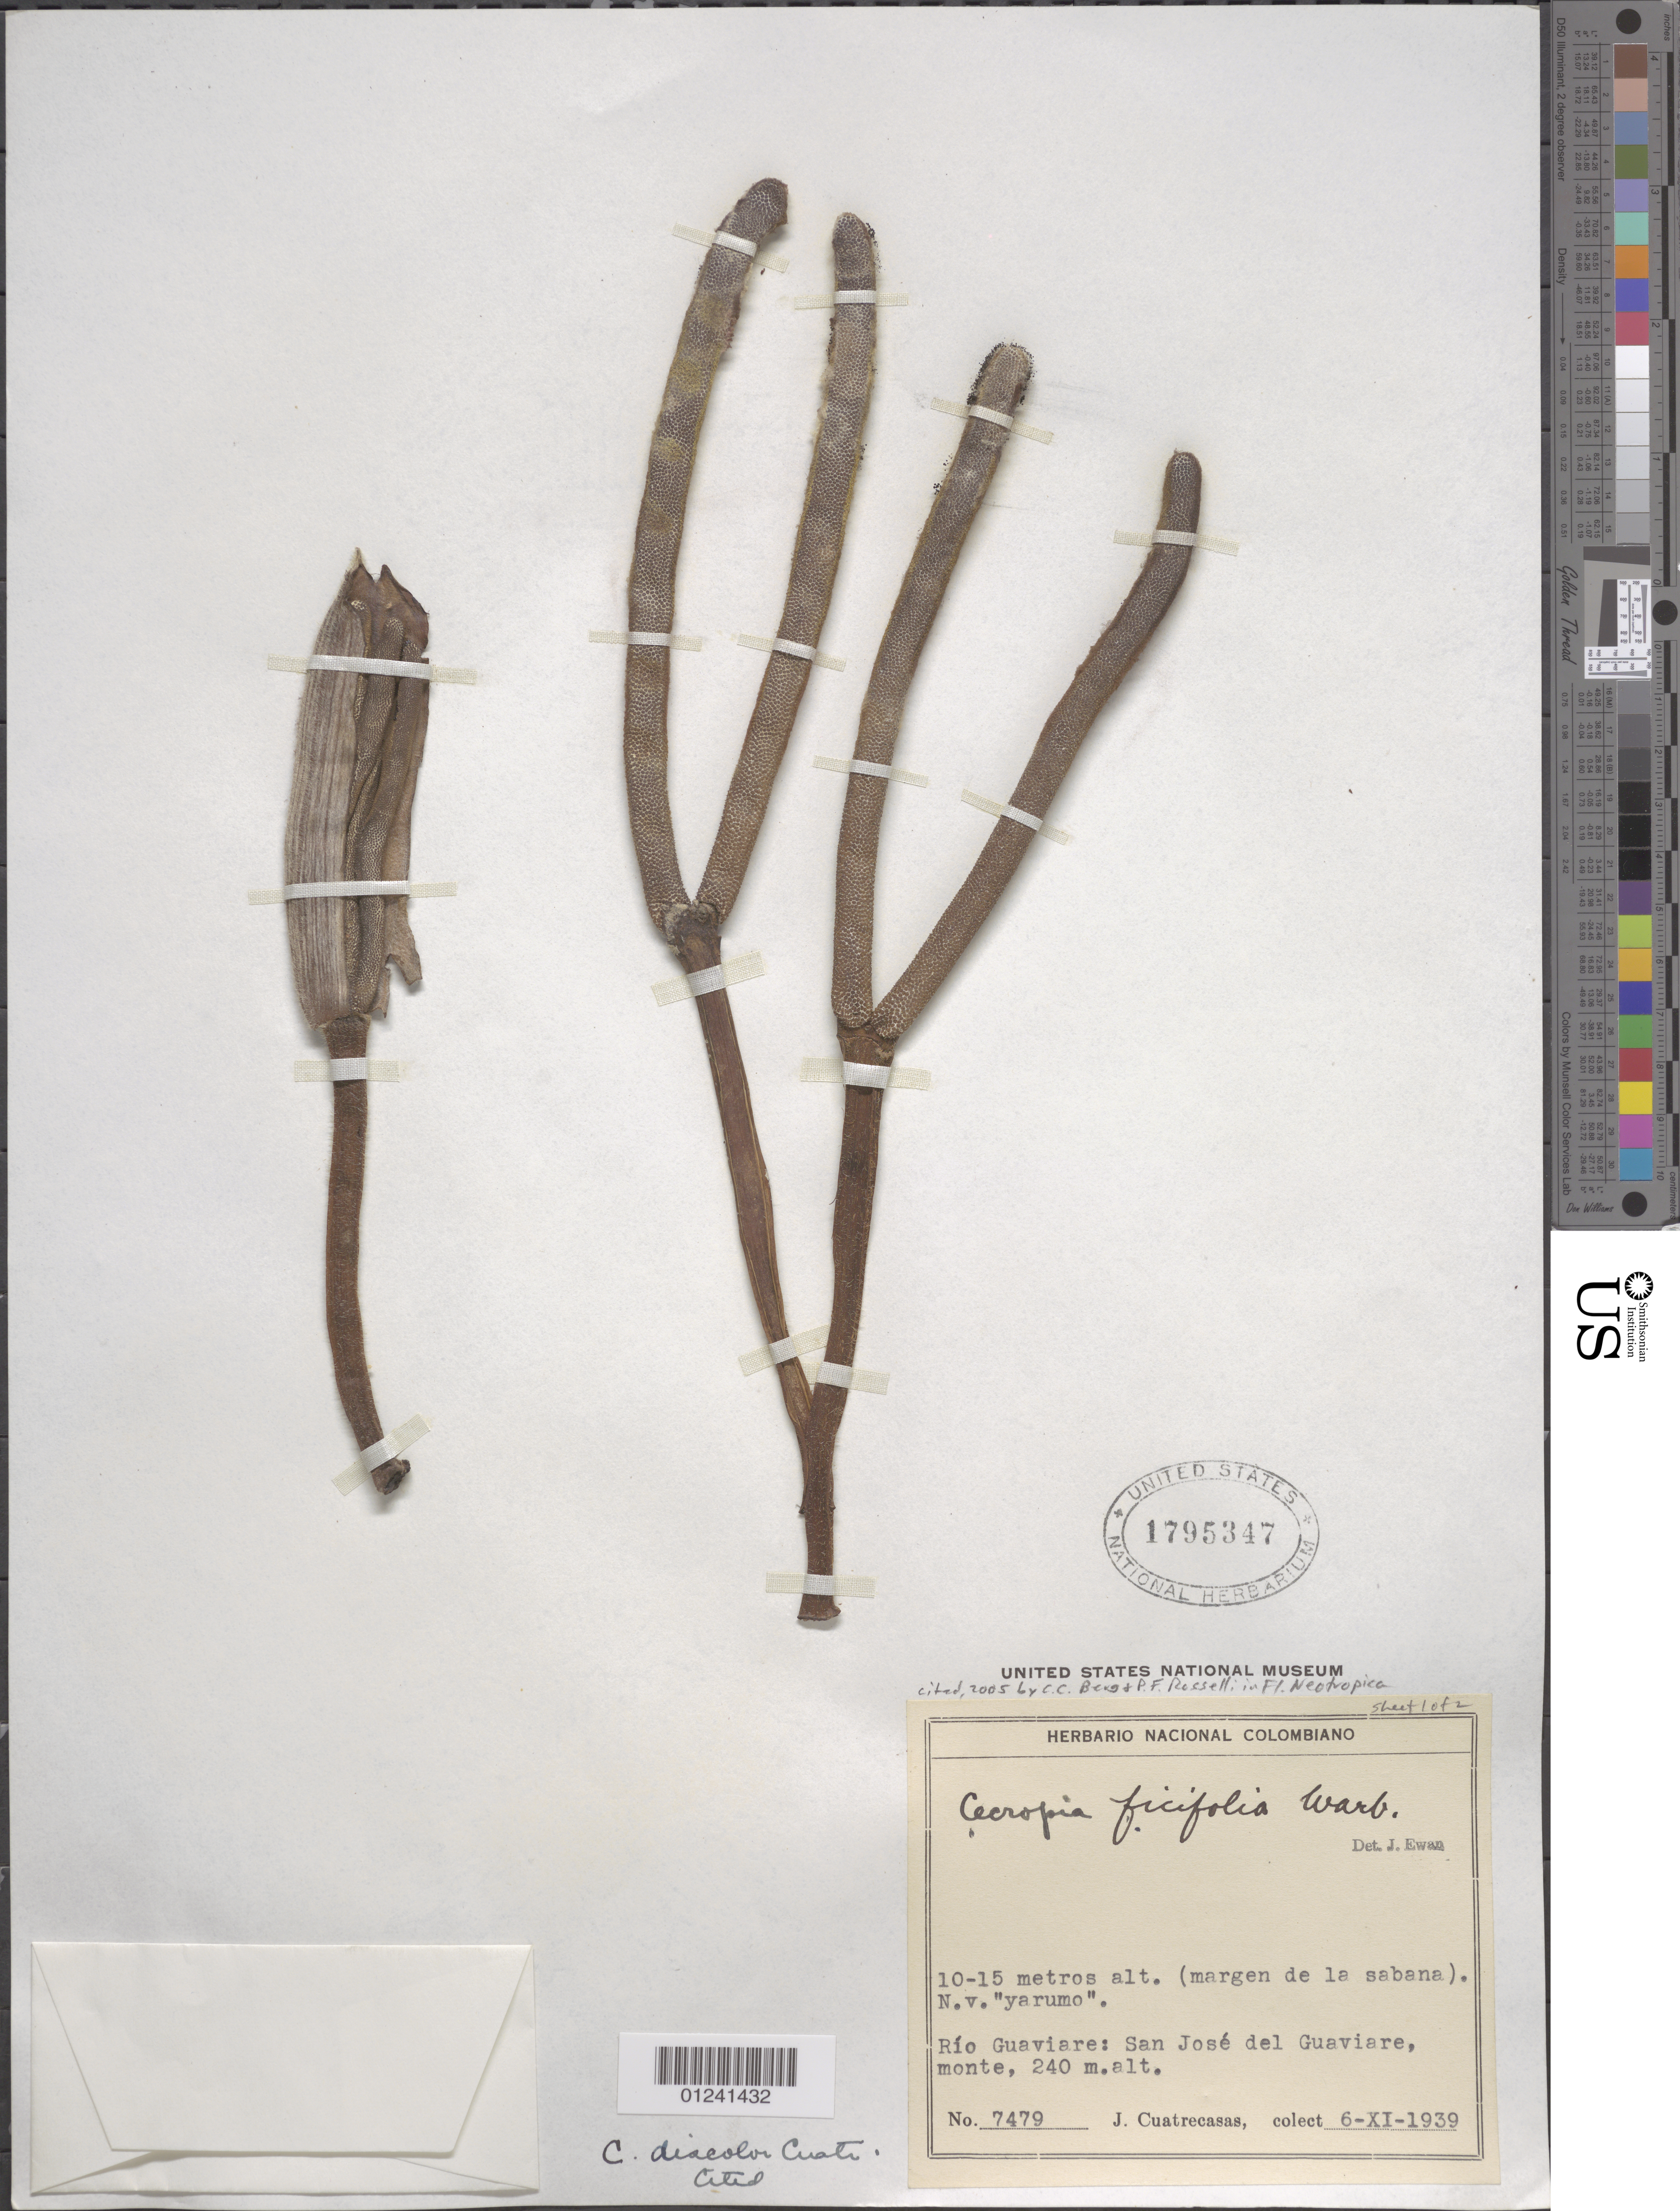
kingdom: Plantae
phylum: Tracheophyta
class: Magnoliopsida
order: Rosales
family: Urticaceae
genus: Cecropia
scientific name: Cecropia ficifolia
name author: Snethlage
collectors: J. Cuatrecasas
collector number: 7479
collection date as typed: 06 Nov 1939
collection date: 1939-11-06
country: Colombia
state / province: Vaupés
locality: Rio Guaviare, San Jose del Guaviare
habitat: margen de la sabana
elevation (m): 240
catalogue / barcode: US 1795347